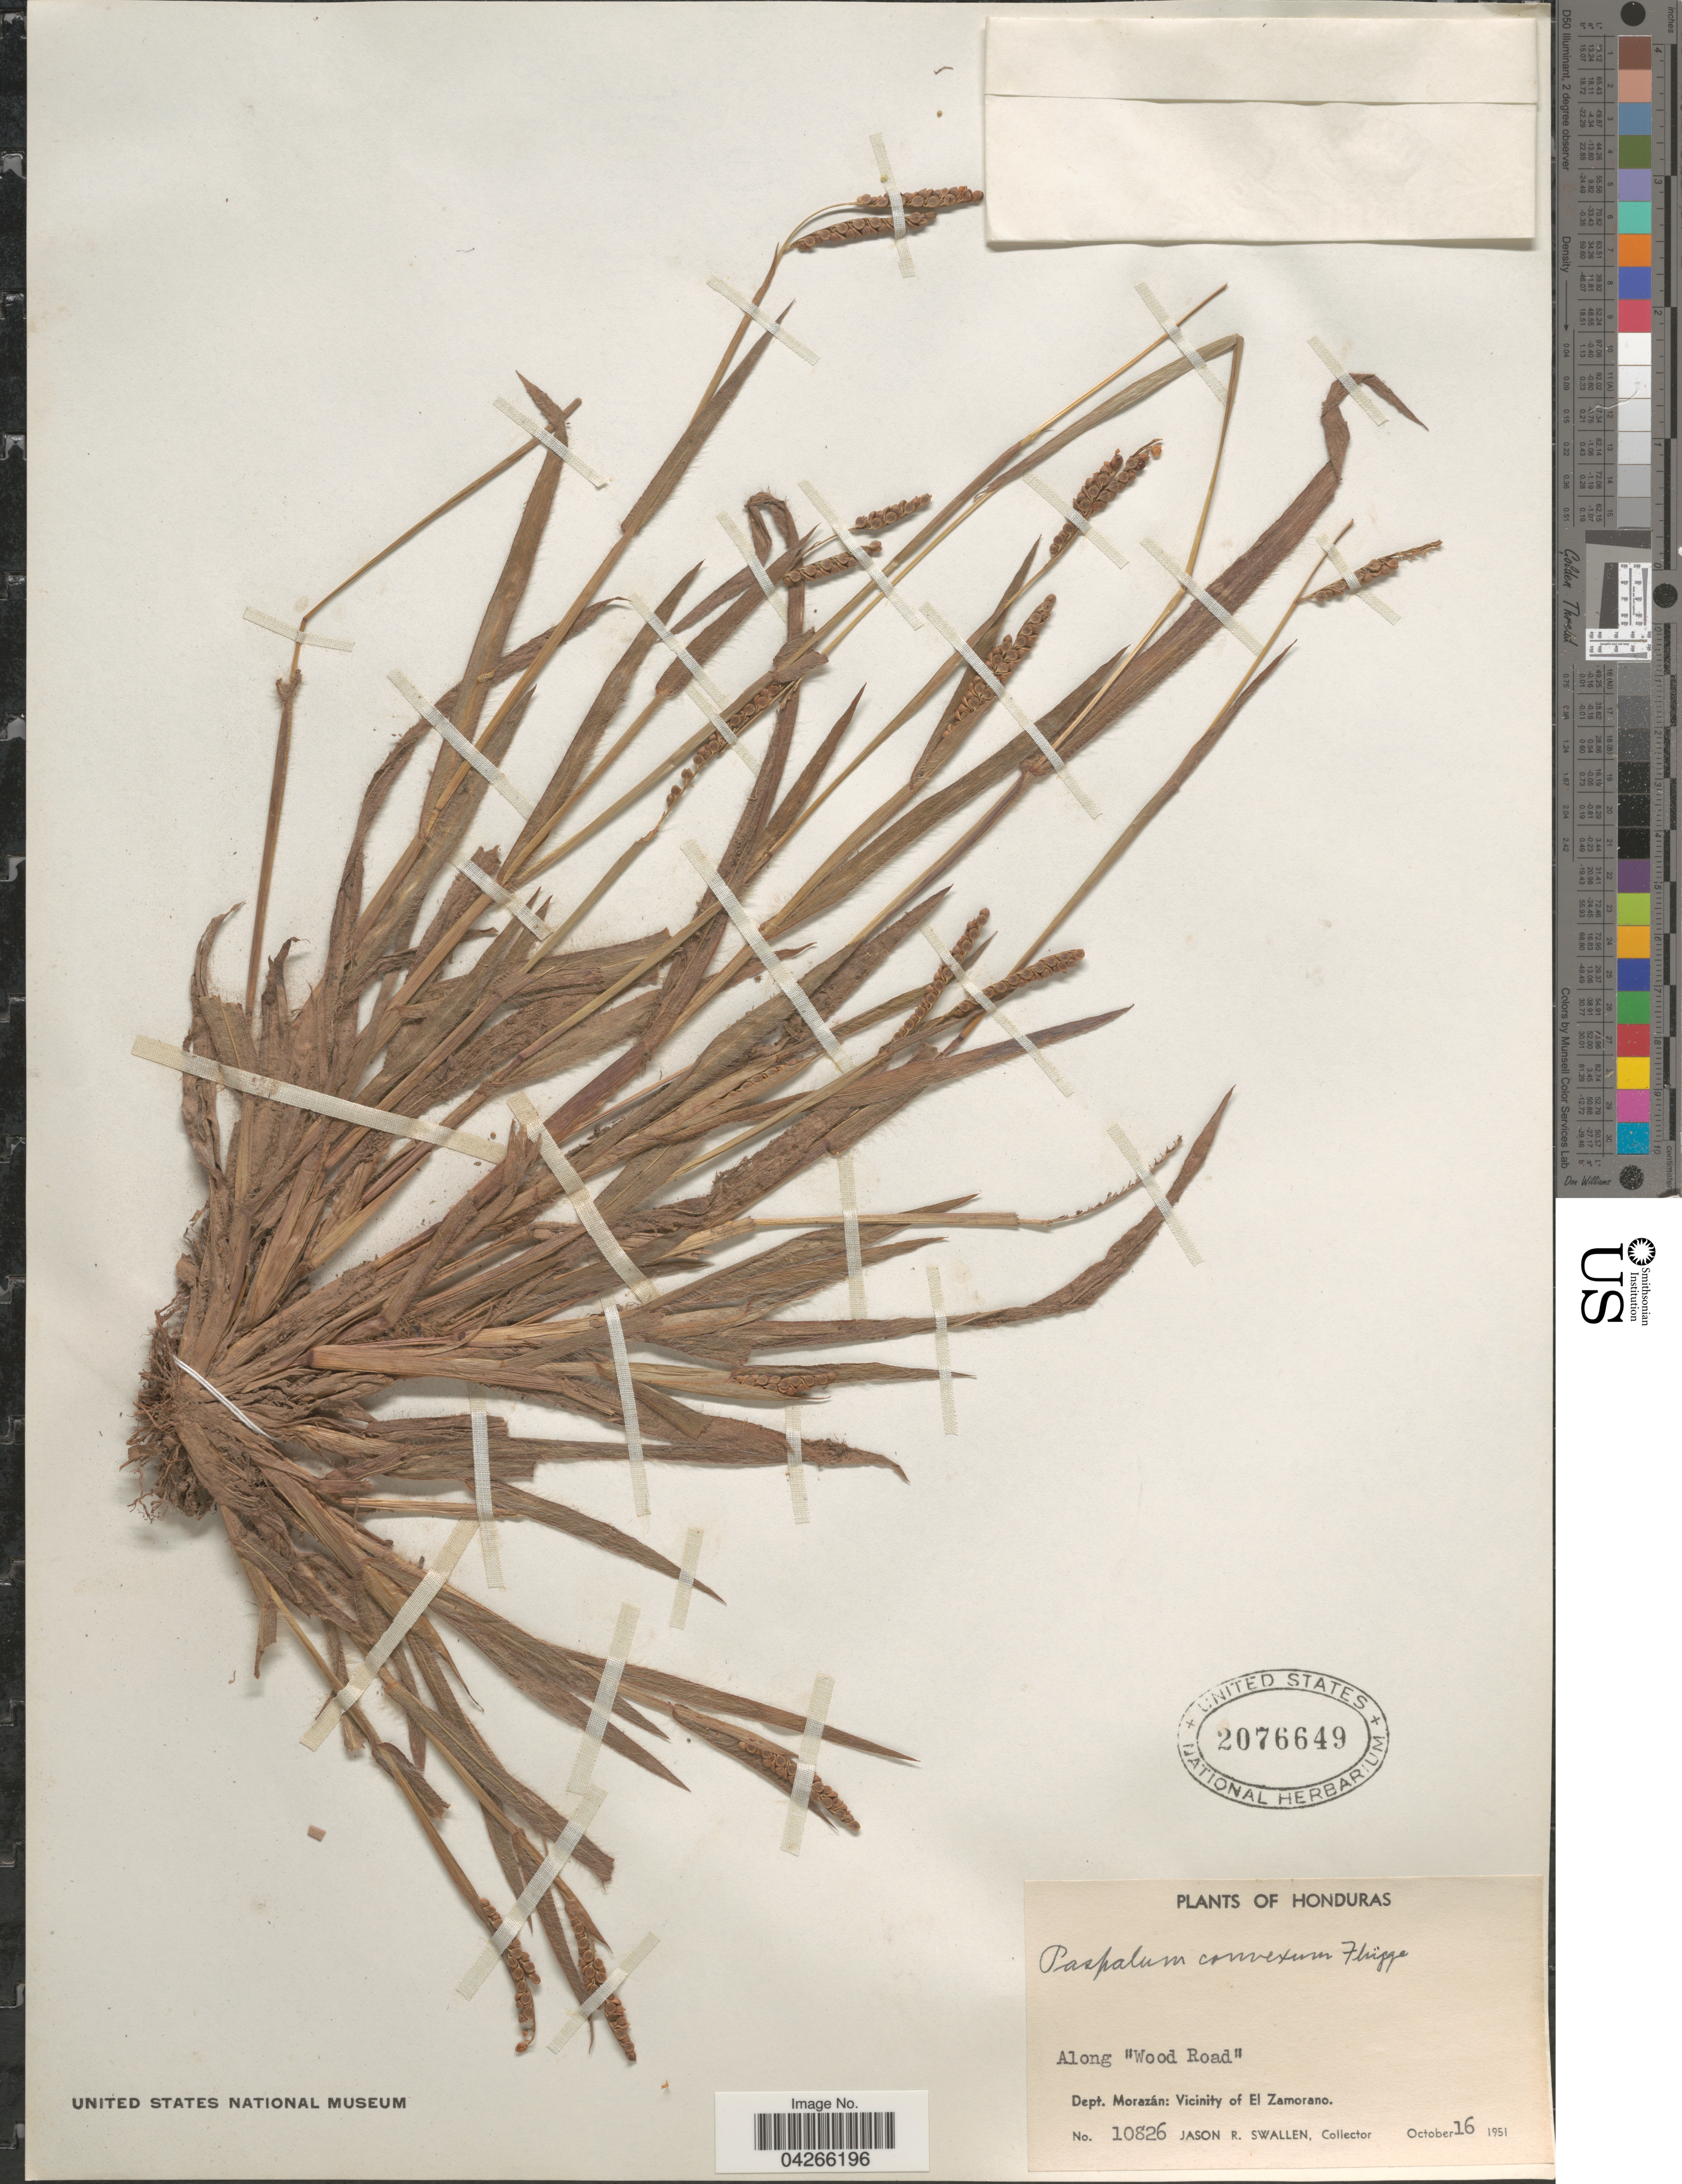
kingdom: Plantae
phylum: Tracheophyta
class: Liliopsida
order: Poales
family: Poaceae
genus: Paspalum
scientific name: Paspalum convexum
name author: Humb. & Bonpl. ex Flüggé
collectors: J. R. Swallen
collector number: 10826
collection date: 1951-10-16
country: Honduras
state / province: Fco. Morazán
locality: Along "Wood Road". Dept. Morazán: Vicinity of El Zamorano.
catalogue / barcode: US 2076649